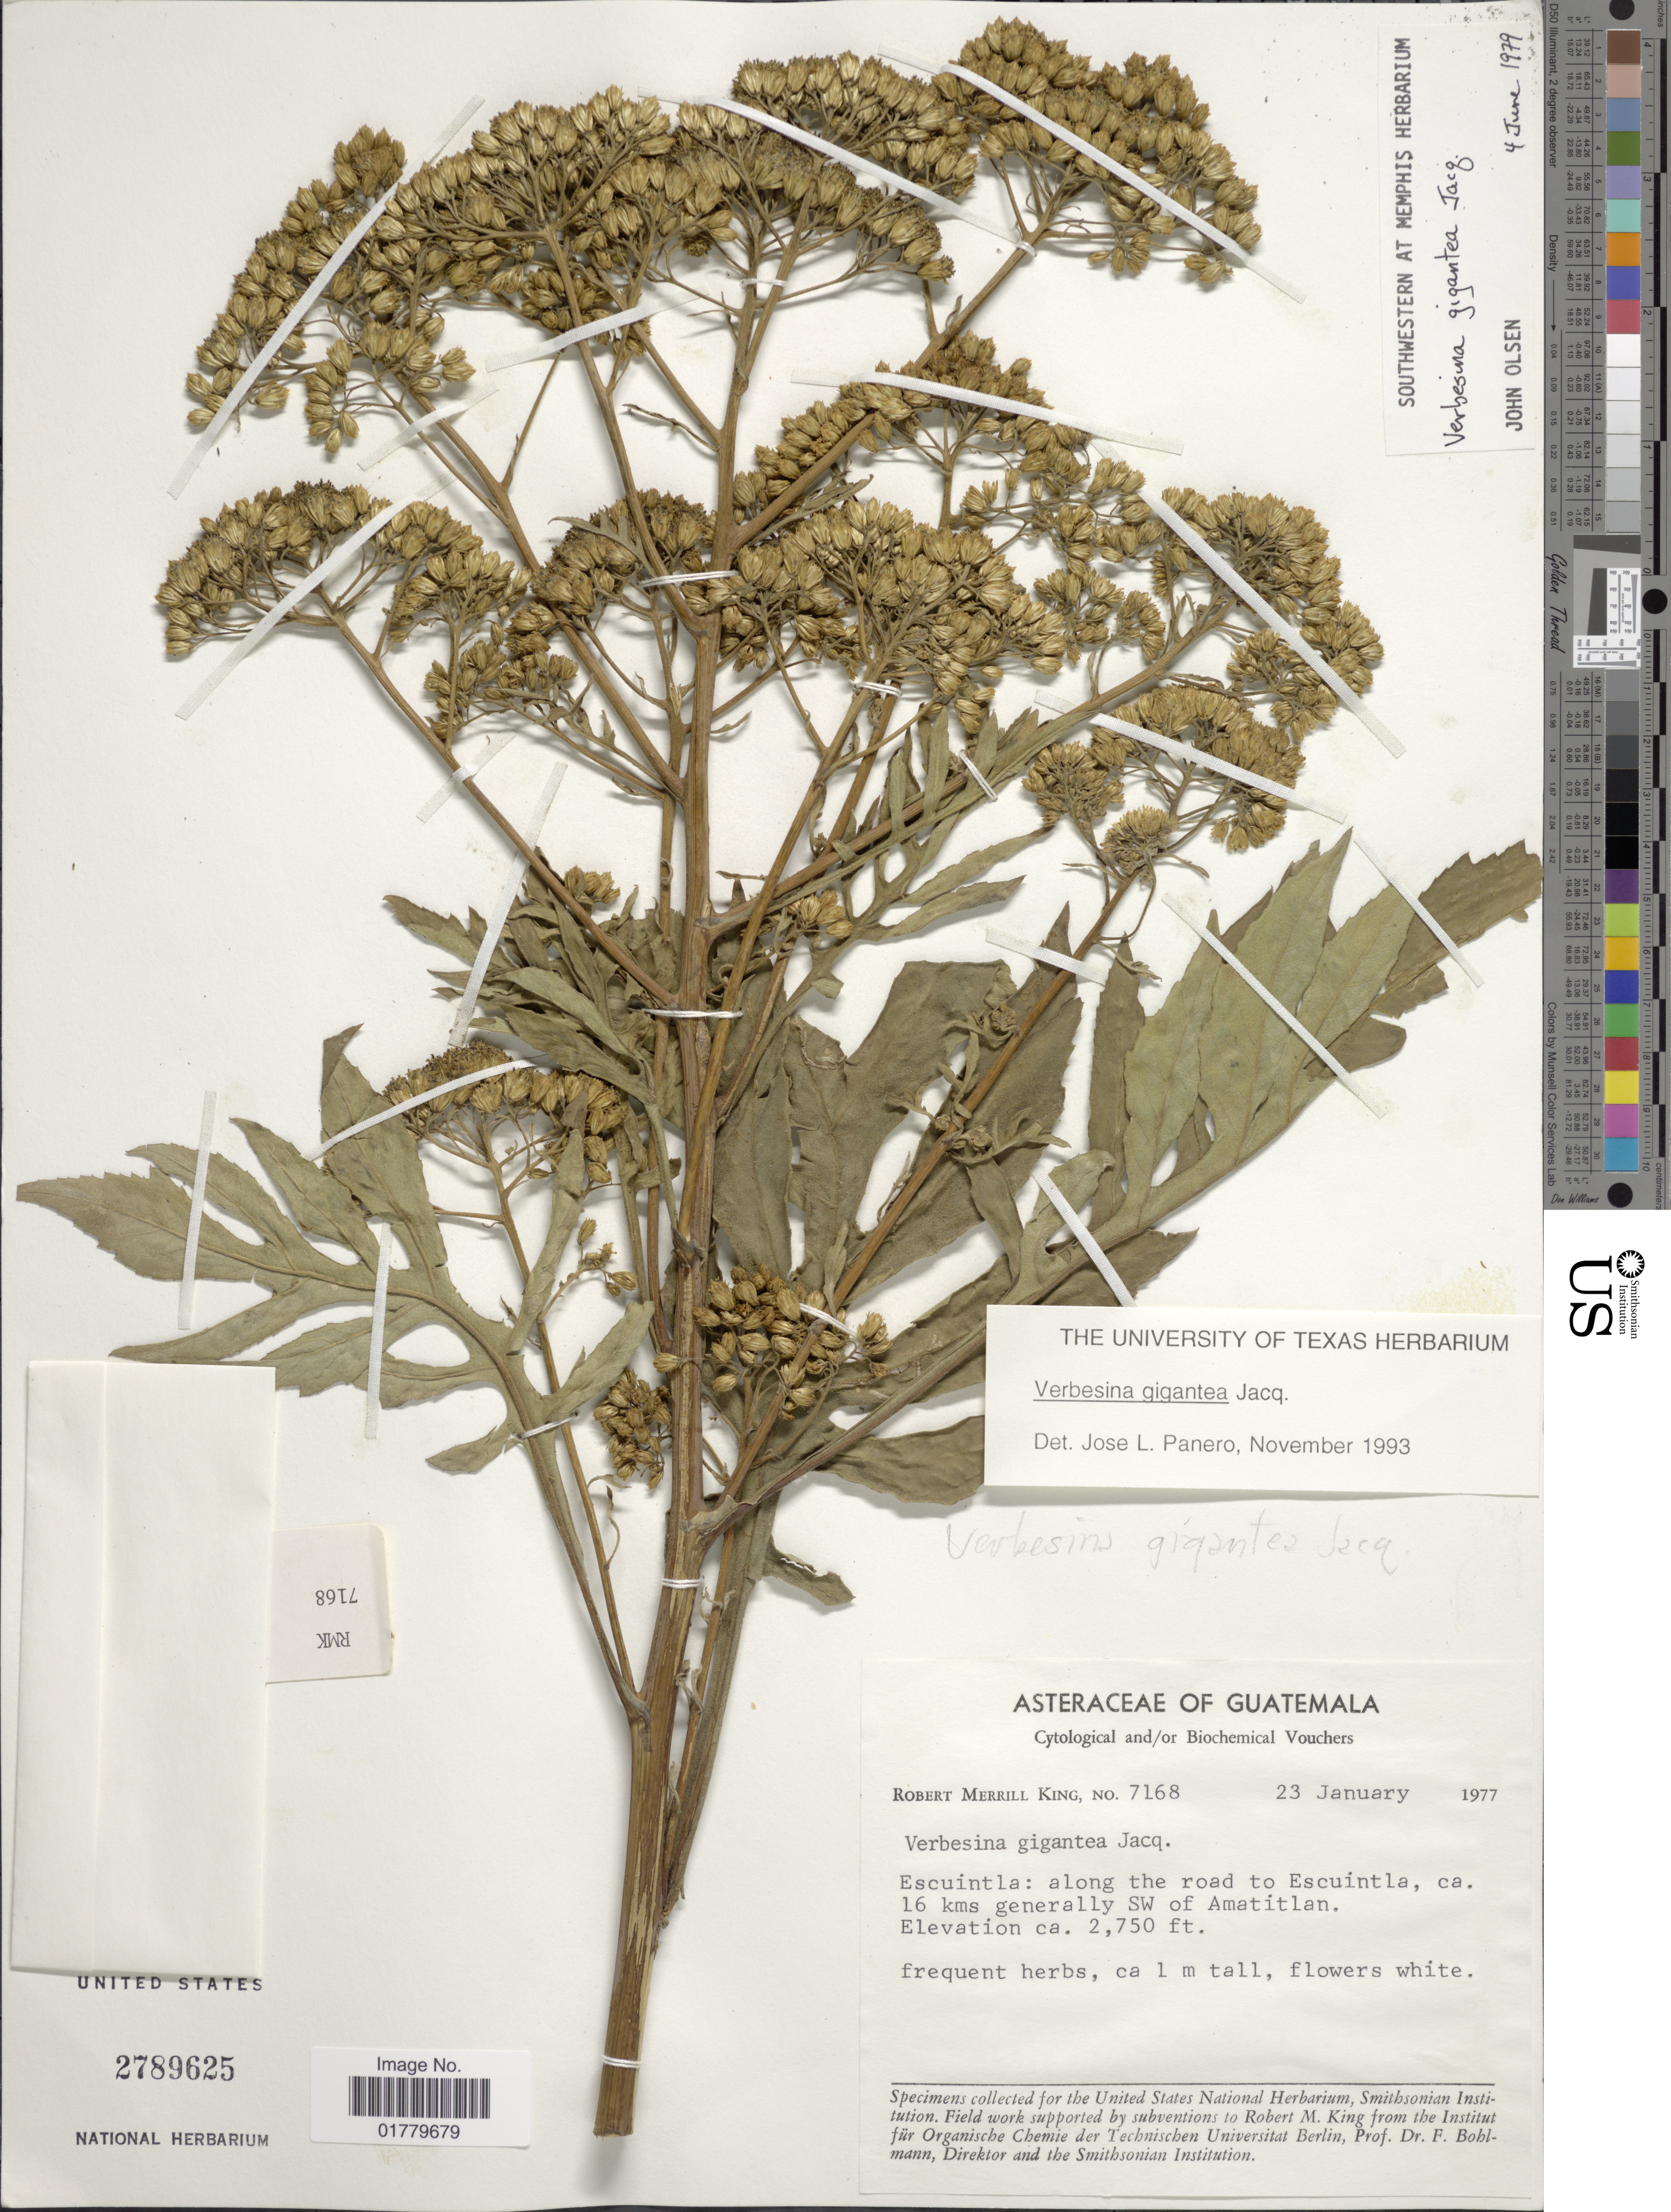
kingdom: Plantae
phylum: Tracheophyta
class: Magnoliopsida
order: Asterales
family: Asteraceae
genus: Verbesina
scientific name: Verbesina gigantea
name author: Jacq.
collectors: R. M. King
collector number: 7168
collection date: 1977-01-23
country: Guatemala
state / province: Escuintla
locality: Escuintla: along the road to Escuintla, ca. 16 kms generally SW of Amatitlan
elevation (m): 838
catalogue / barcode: US 2789625